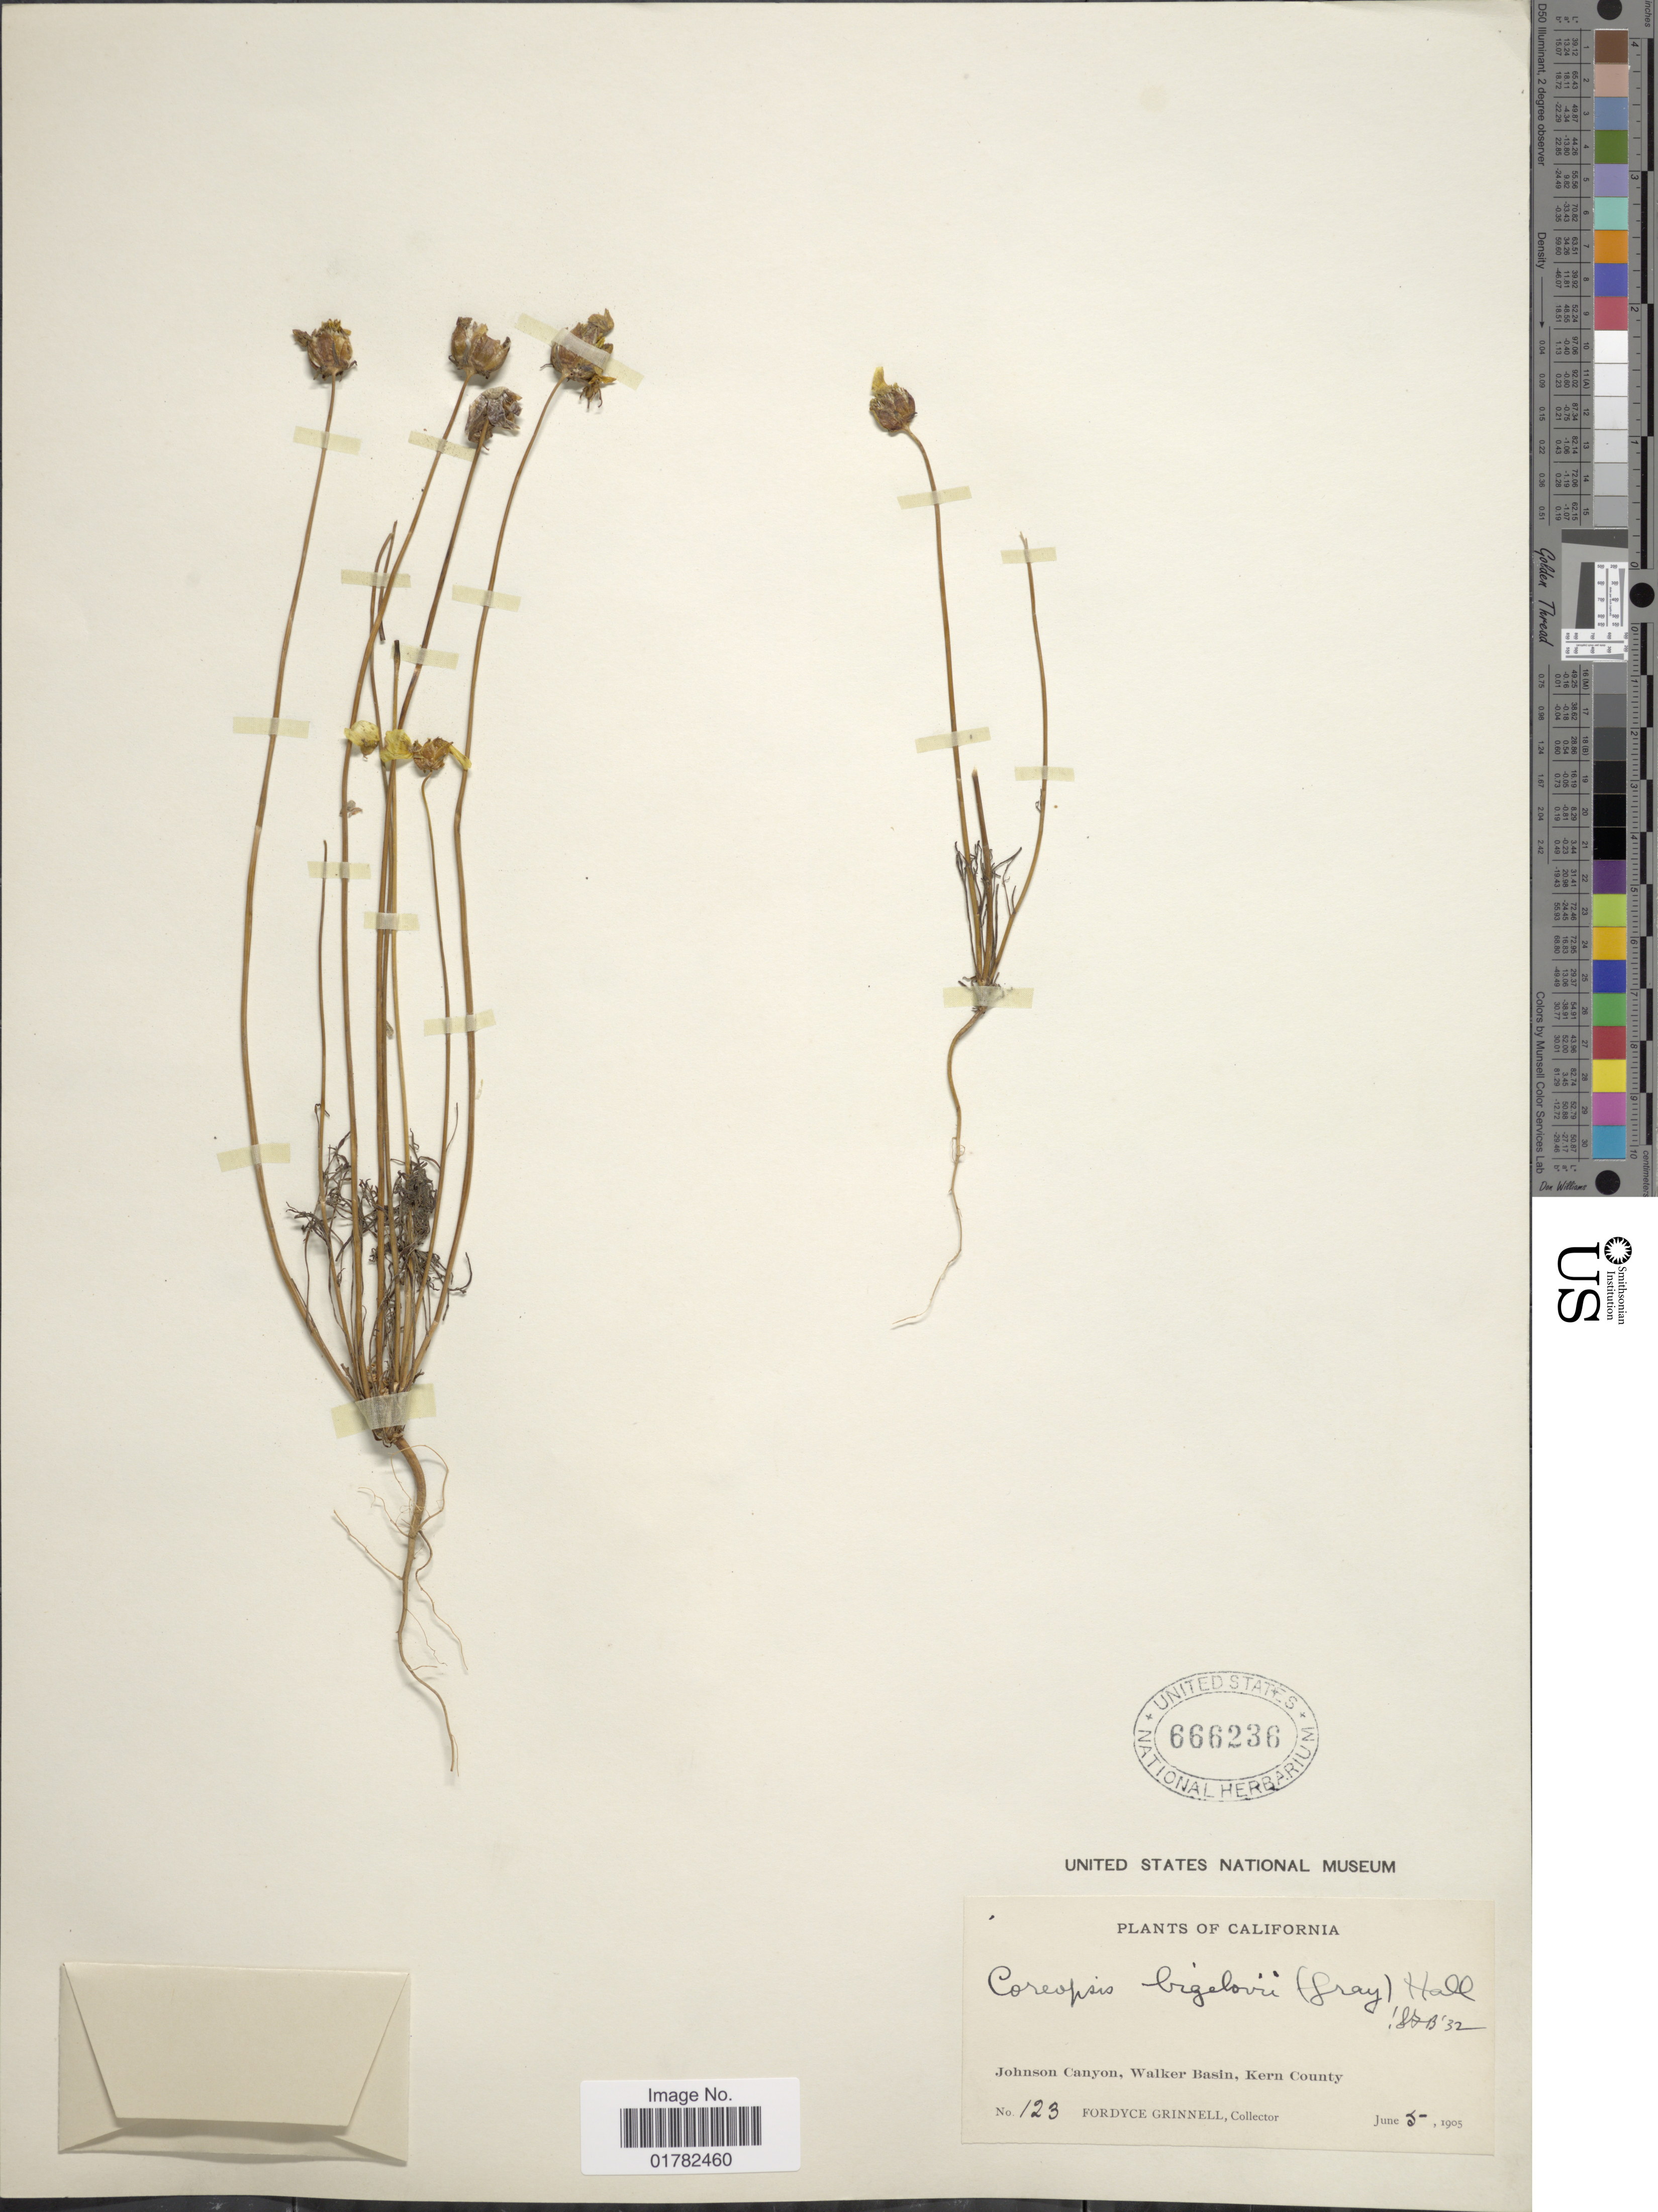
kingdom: Plantae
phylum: Tracheophyta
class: Magnoliopsida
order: Asterales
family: Asteraceae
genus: Coreopsis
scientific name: Coreopsis bigelovii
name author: (A. Gray) Voss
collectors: F. Grinnell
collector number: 123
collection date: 1905-06-05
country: United States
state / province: California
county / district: Kern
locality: Johnson Canyon, Walker basin, Kern County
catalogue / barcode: US 666236